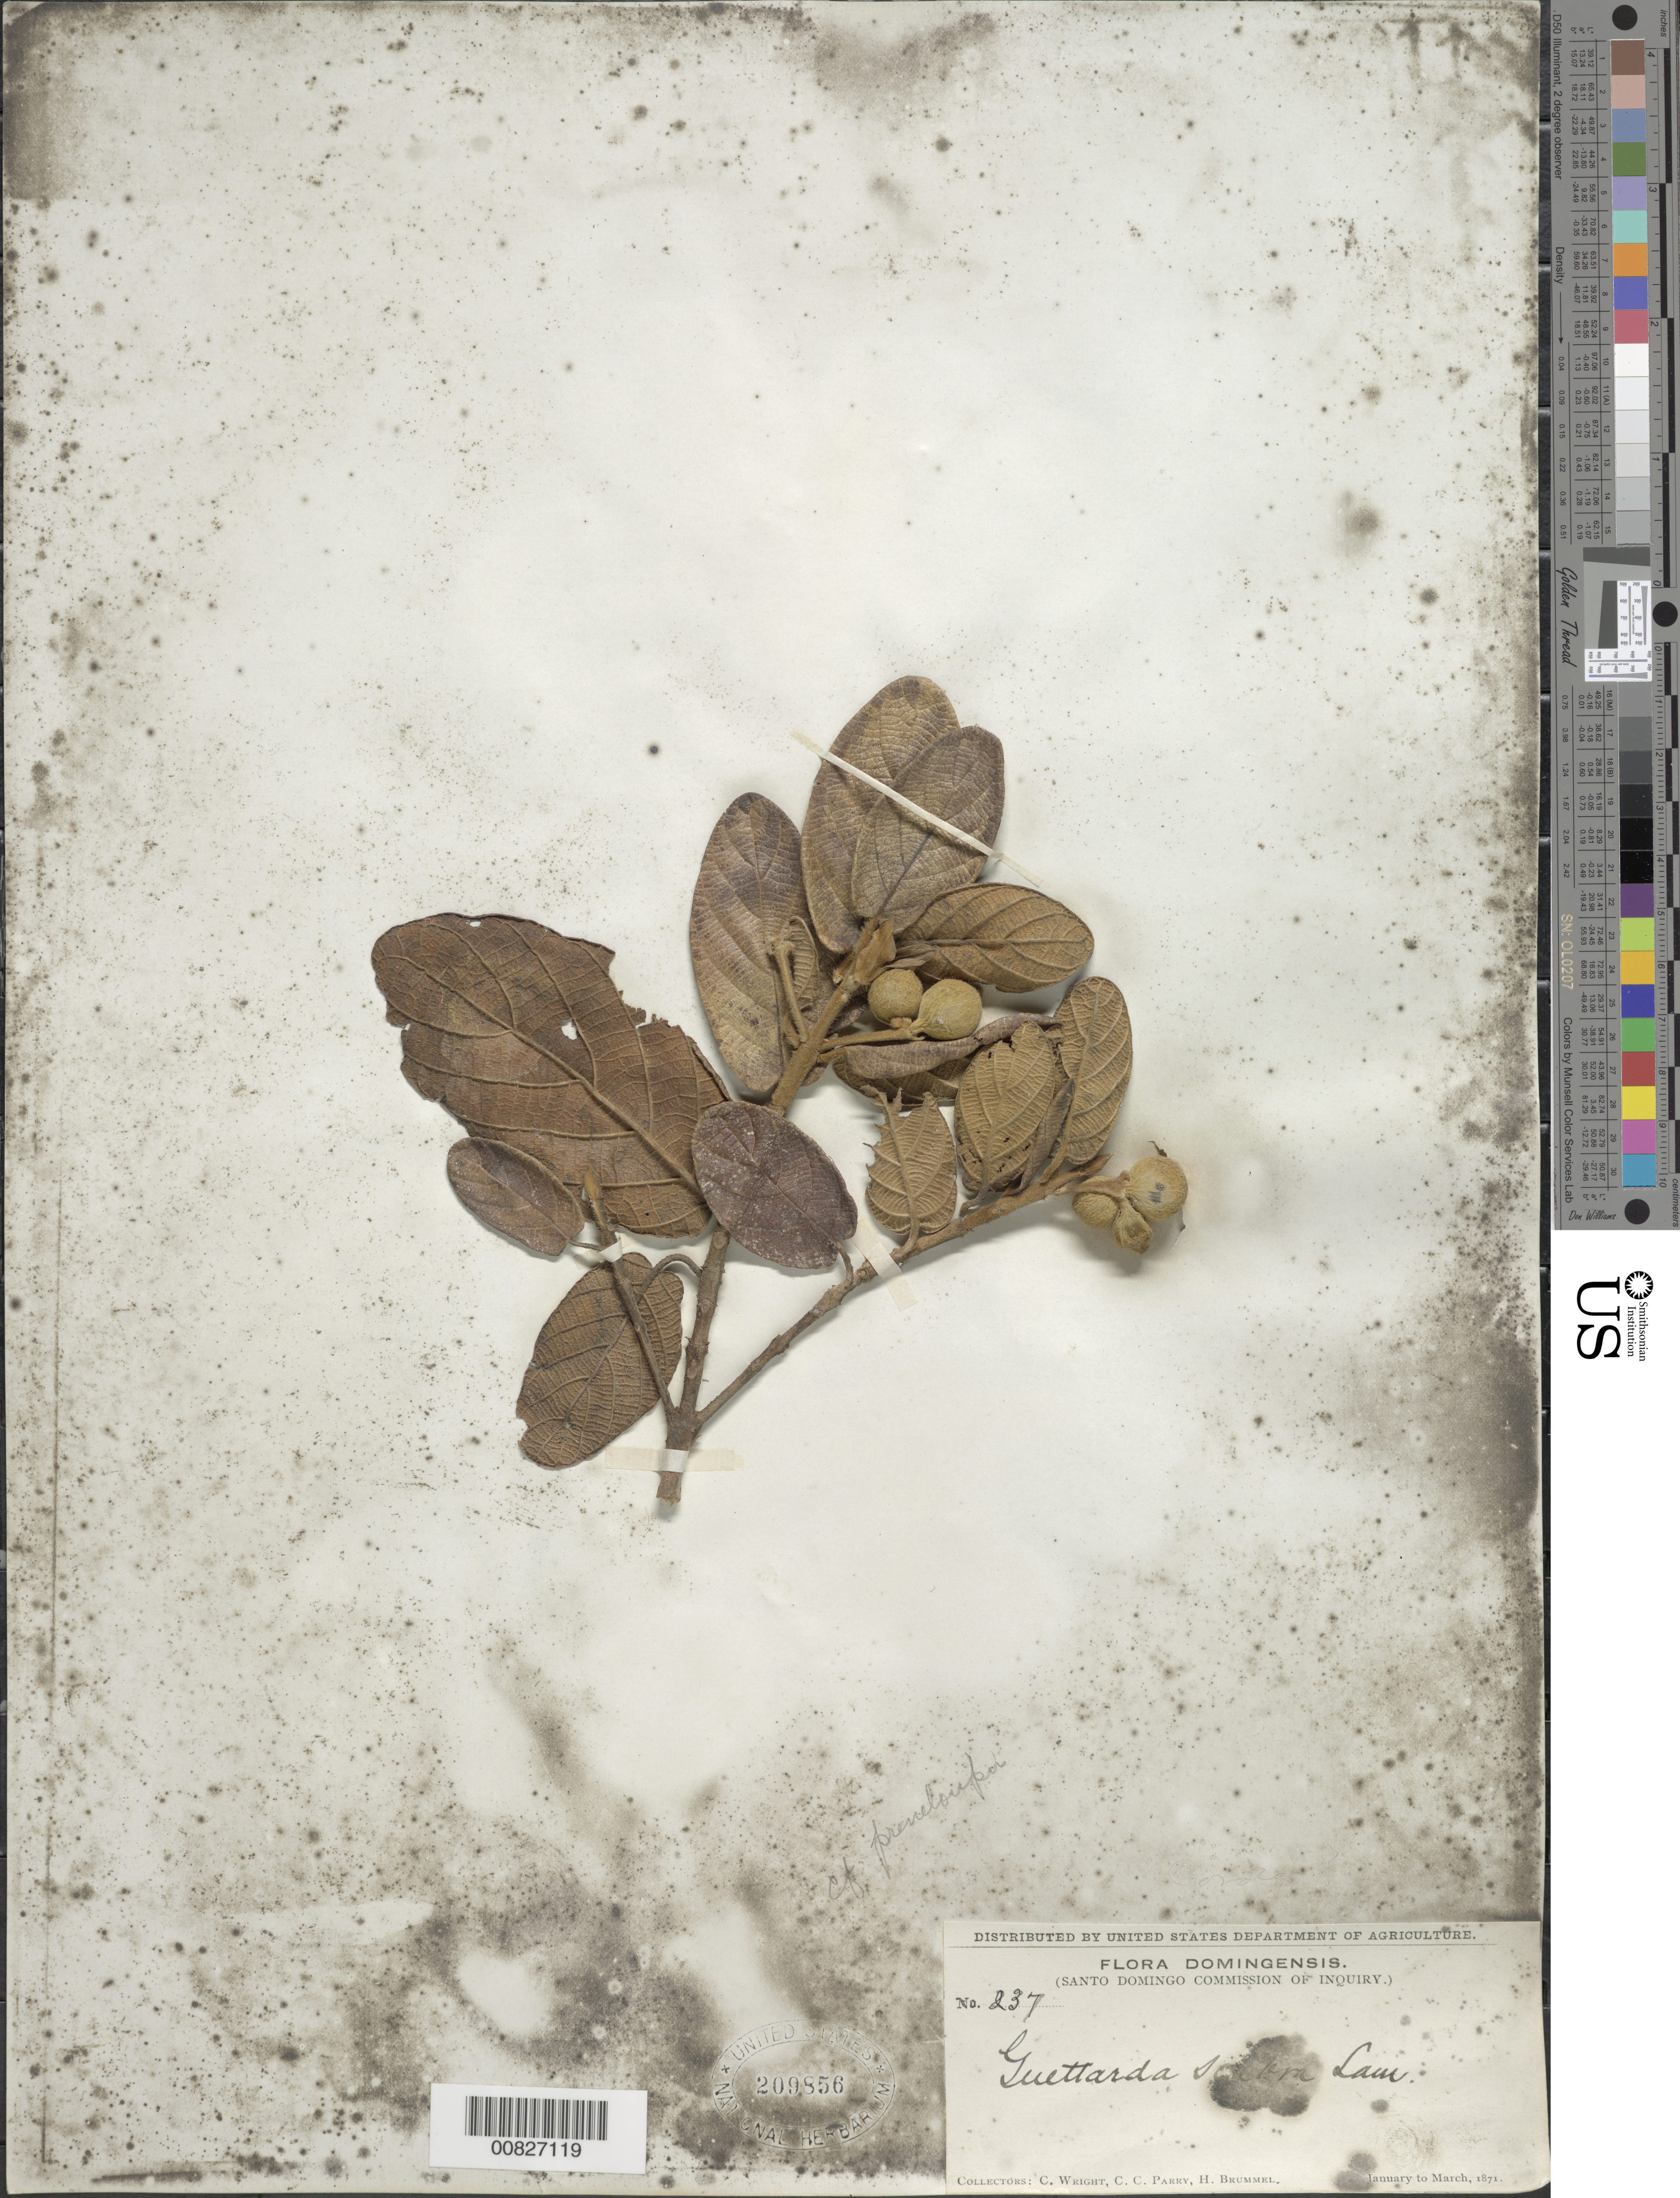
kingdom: Plantae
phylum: Tracheophyta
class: Magnoliopsida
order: Gentianales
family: Rubiaceae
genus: Guettarda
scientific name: Guettarda prenleloupii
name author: Urb.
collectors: C. Wright, C. C. Parry & H. Brummel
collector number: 237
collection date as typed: Jan 1871 to -- Mar 1871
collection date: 1871-01/1871-03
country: Dominican Republic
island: Hispaniola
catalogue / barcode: US 209856